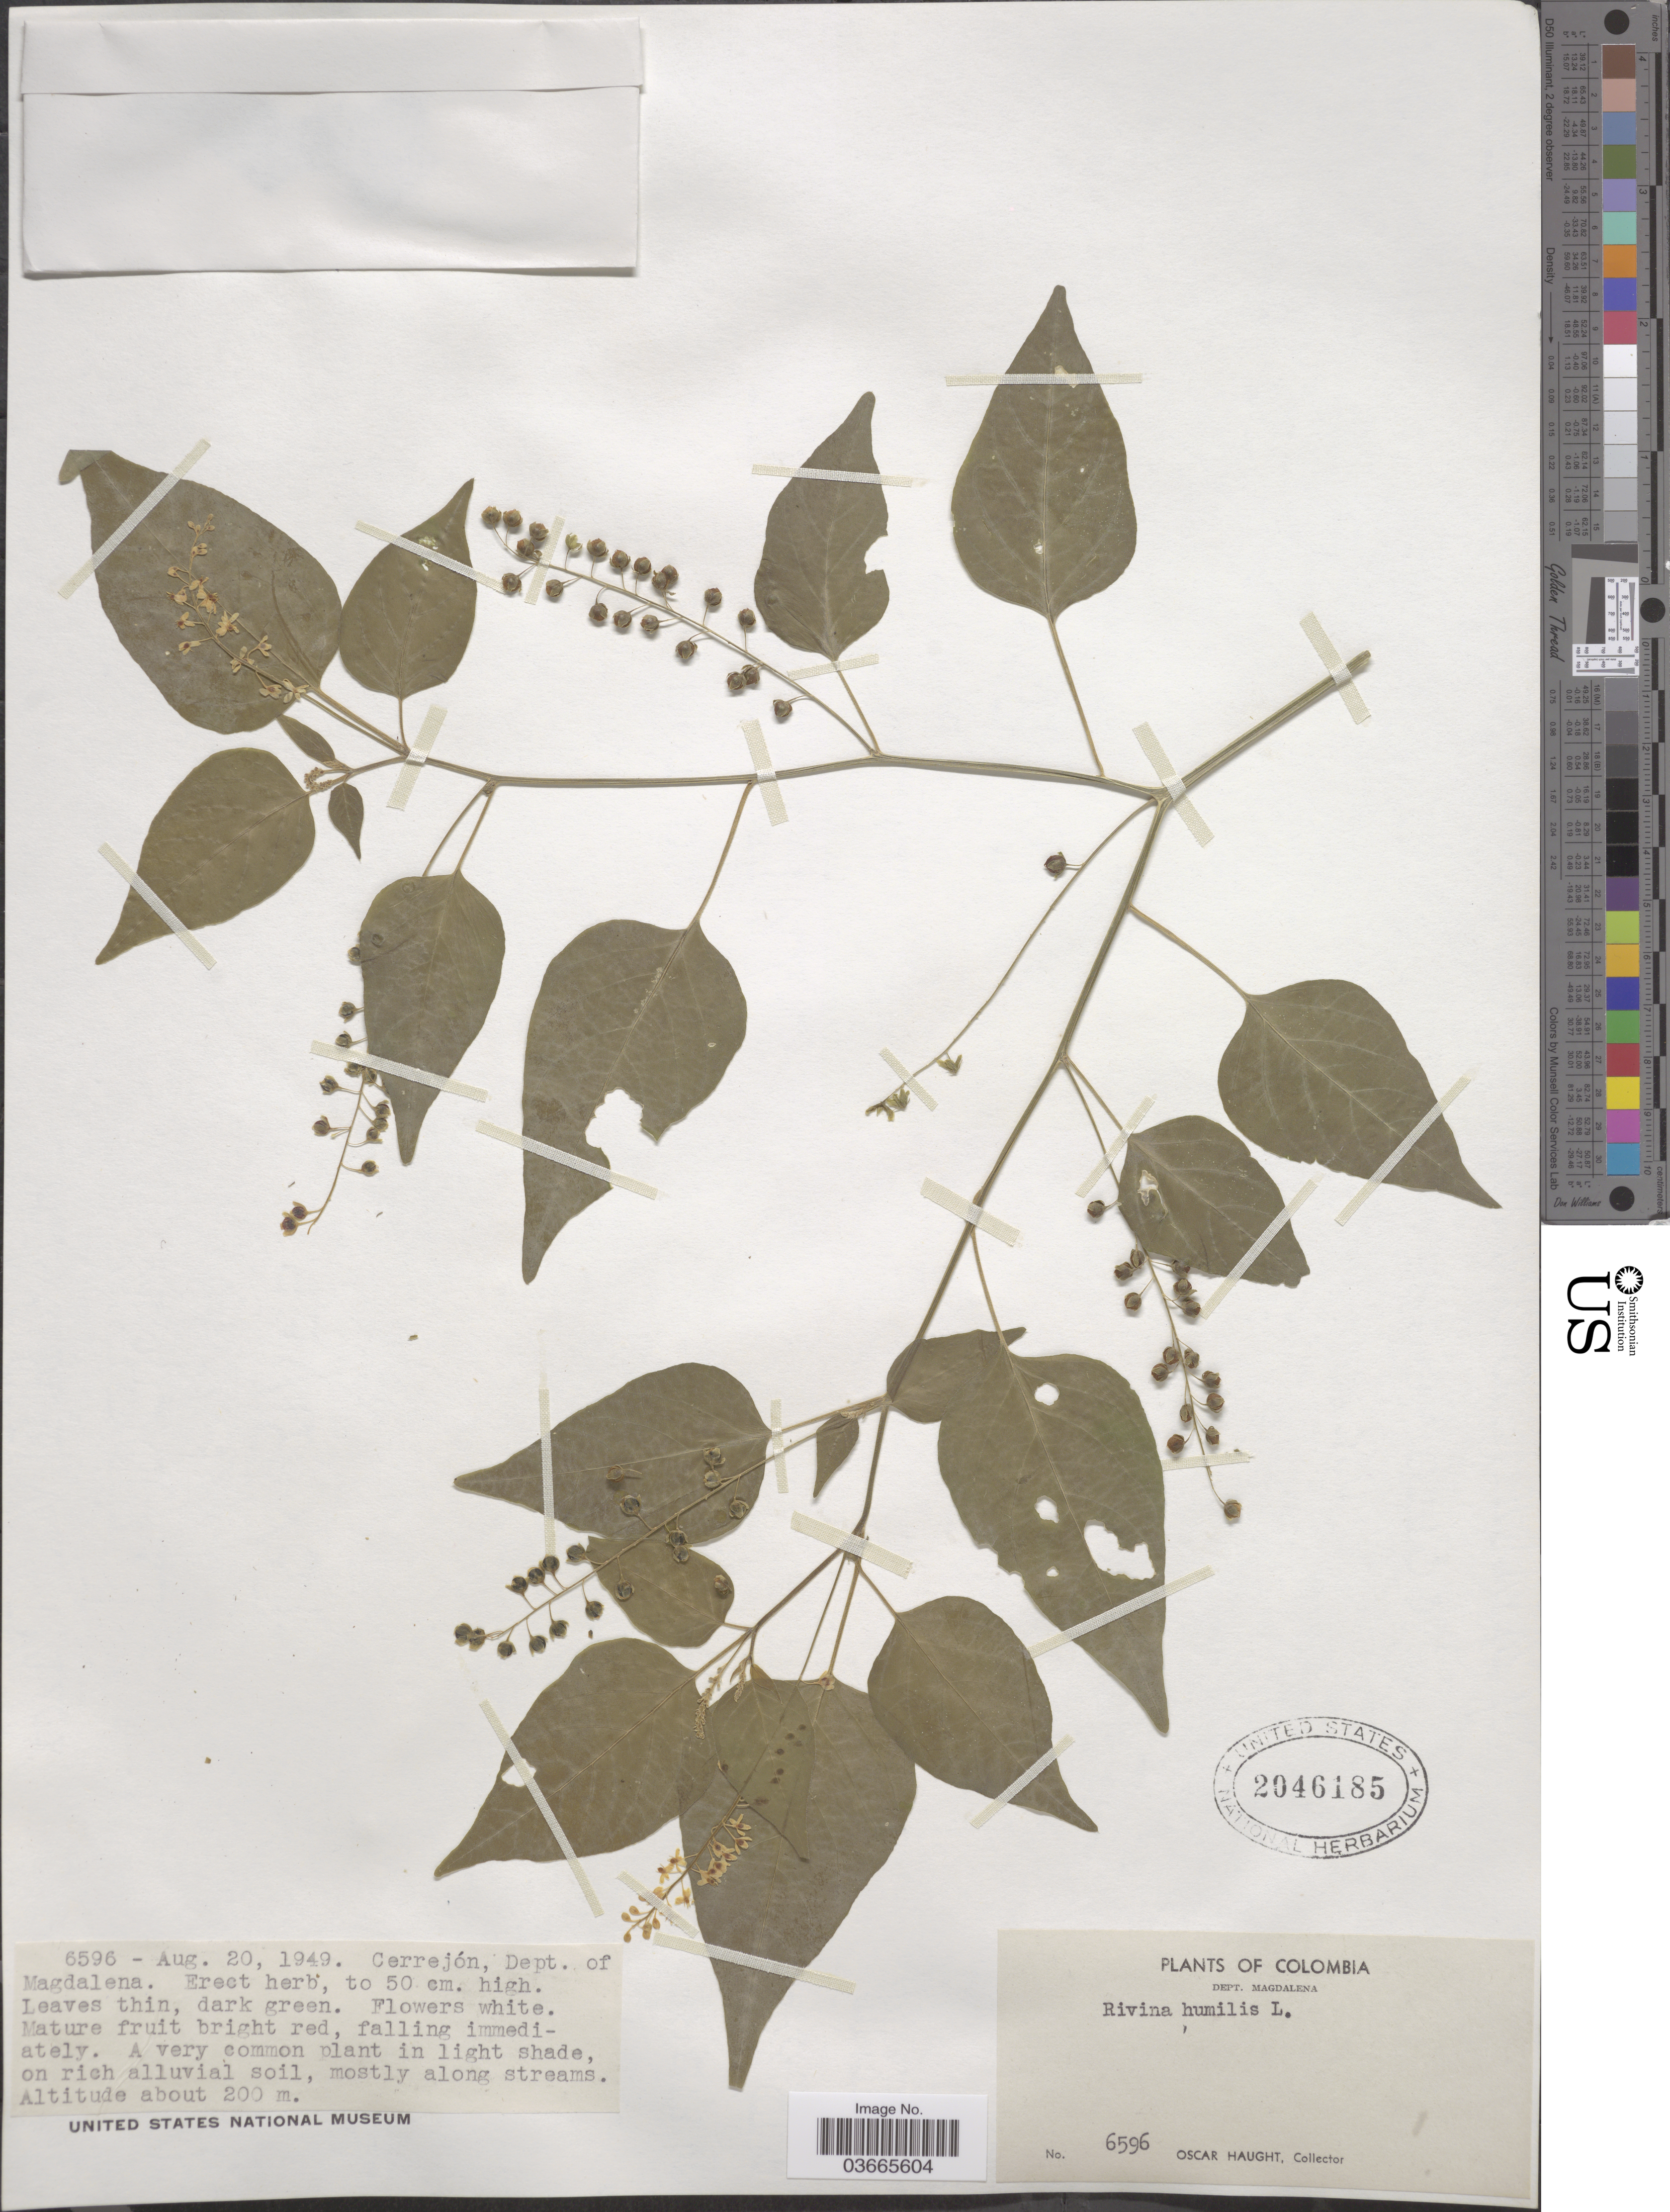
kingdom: Plantae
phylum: Tracheophyta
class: Magnoliopsida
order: Caryophyllales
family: Phytolaccaceae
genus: Rivina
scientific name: Rivina humilis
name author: L.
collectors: O. Haught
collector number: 6596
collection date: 1949-08-20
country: Colombia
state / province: Magdalena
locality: Dept. Magdalena. Cerrejón.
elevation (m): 200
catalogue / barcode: US 2046185